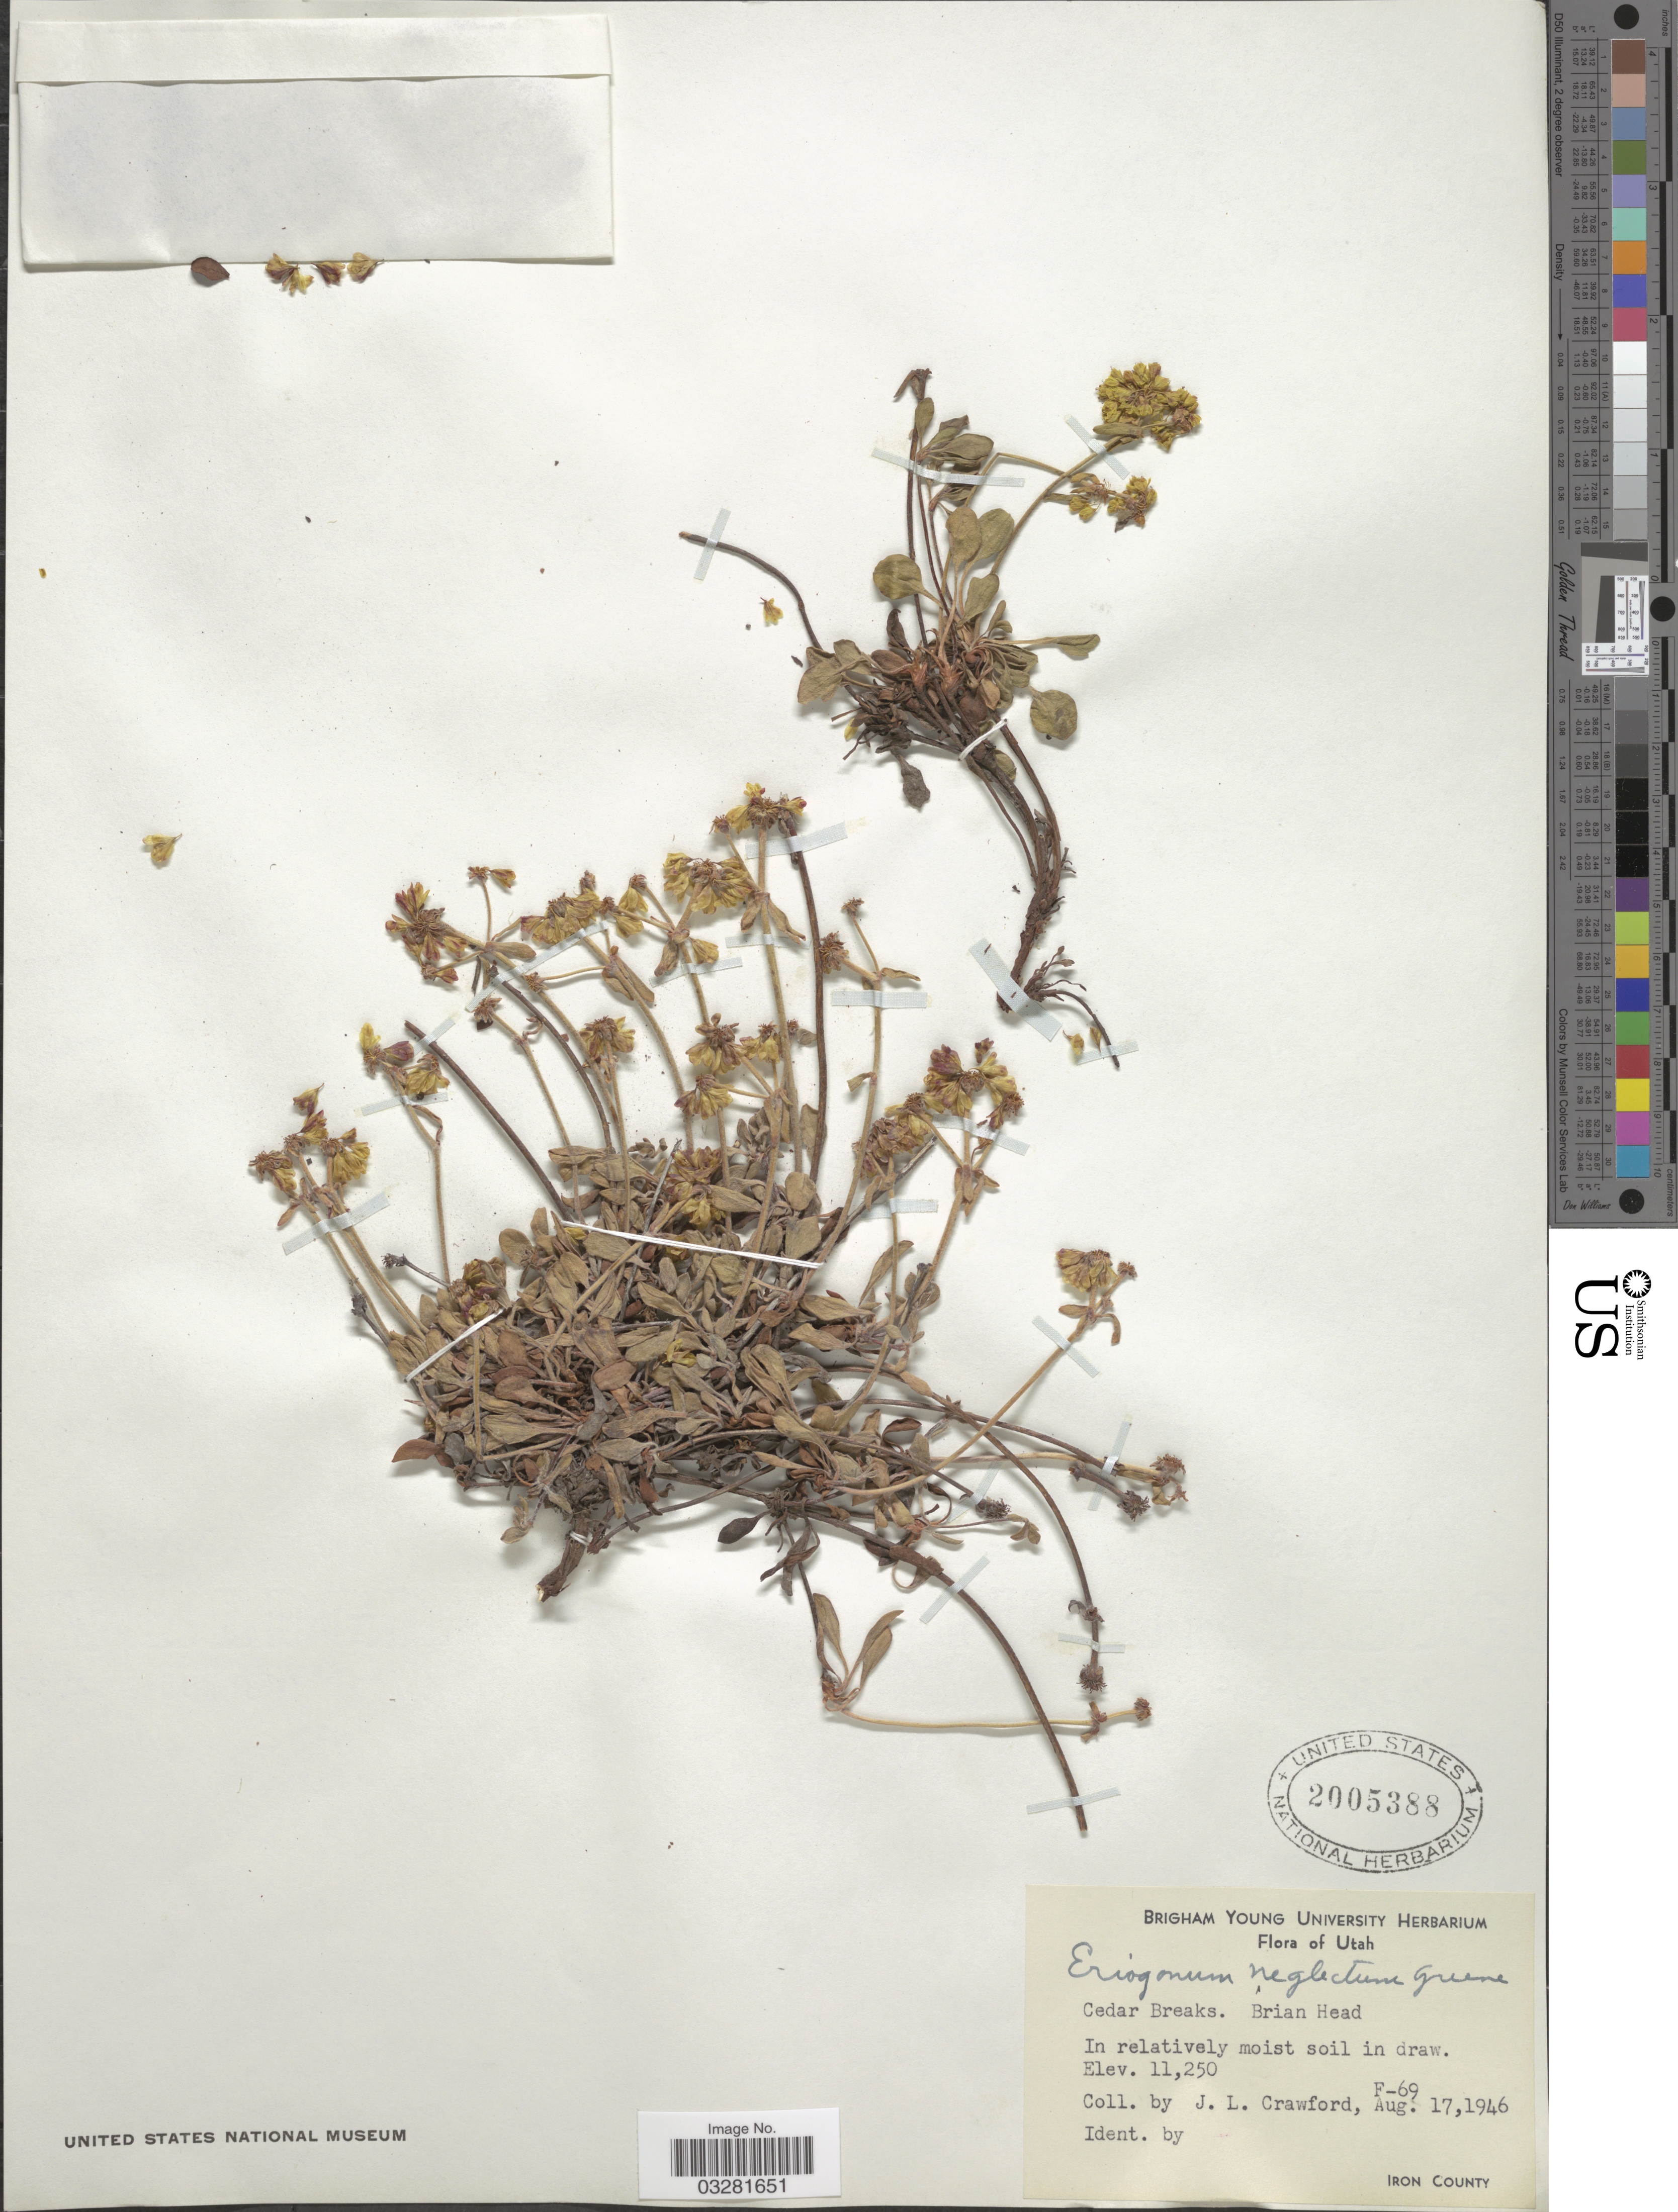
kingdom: Plantae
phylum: Tracheophyta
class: Magnoliopsida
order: Caryophyllales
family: Polygonaceae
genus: Eriogonum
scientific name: Eriogonum umbellatum var. porteri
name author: (Small) S. Stokes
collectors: J. Crawford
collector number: F-69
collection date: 1946-08-17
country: United States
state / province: Utah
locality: Cedar Breaks. Brian Head. Iron County.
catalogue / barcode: US 2005388